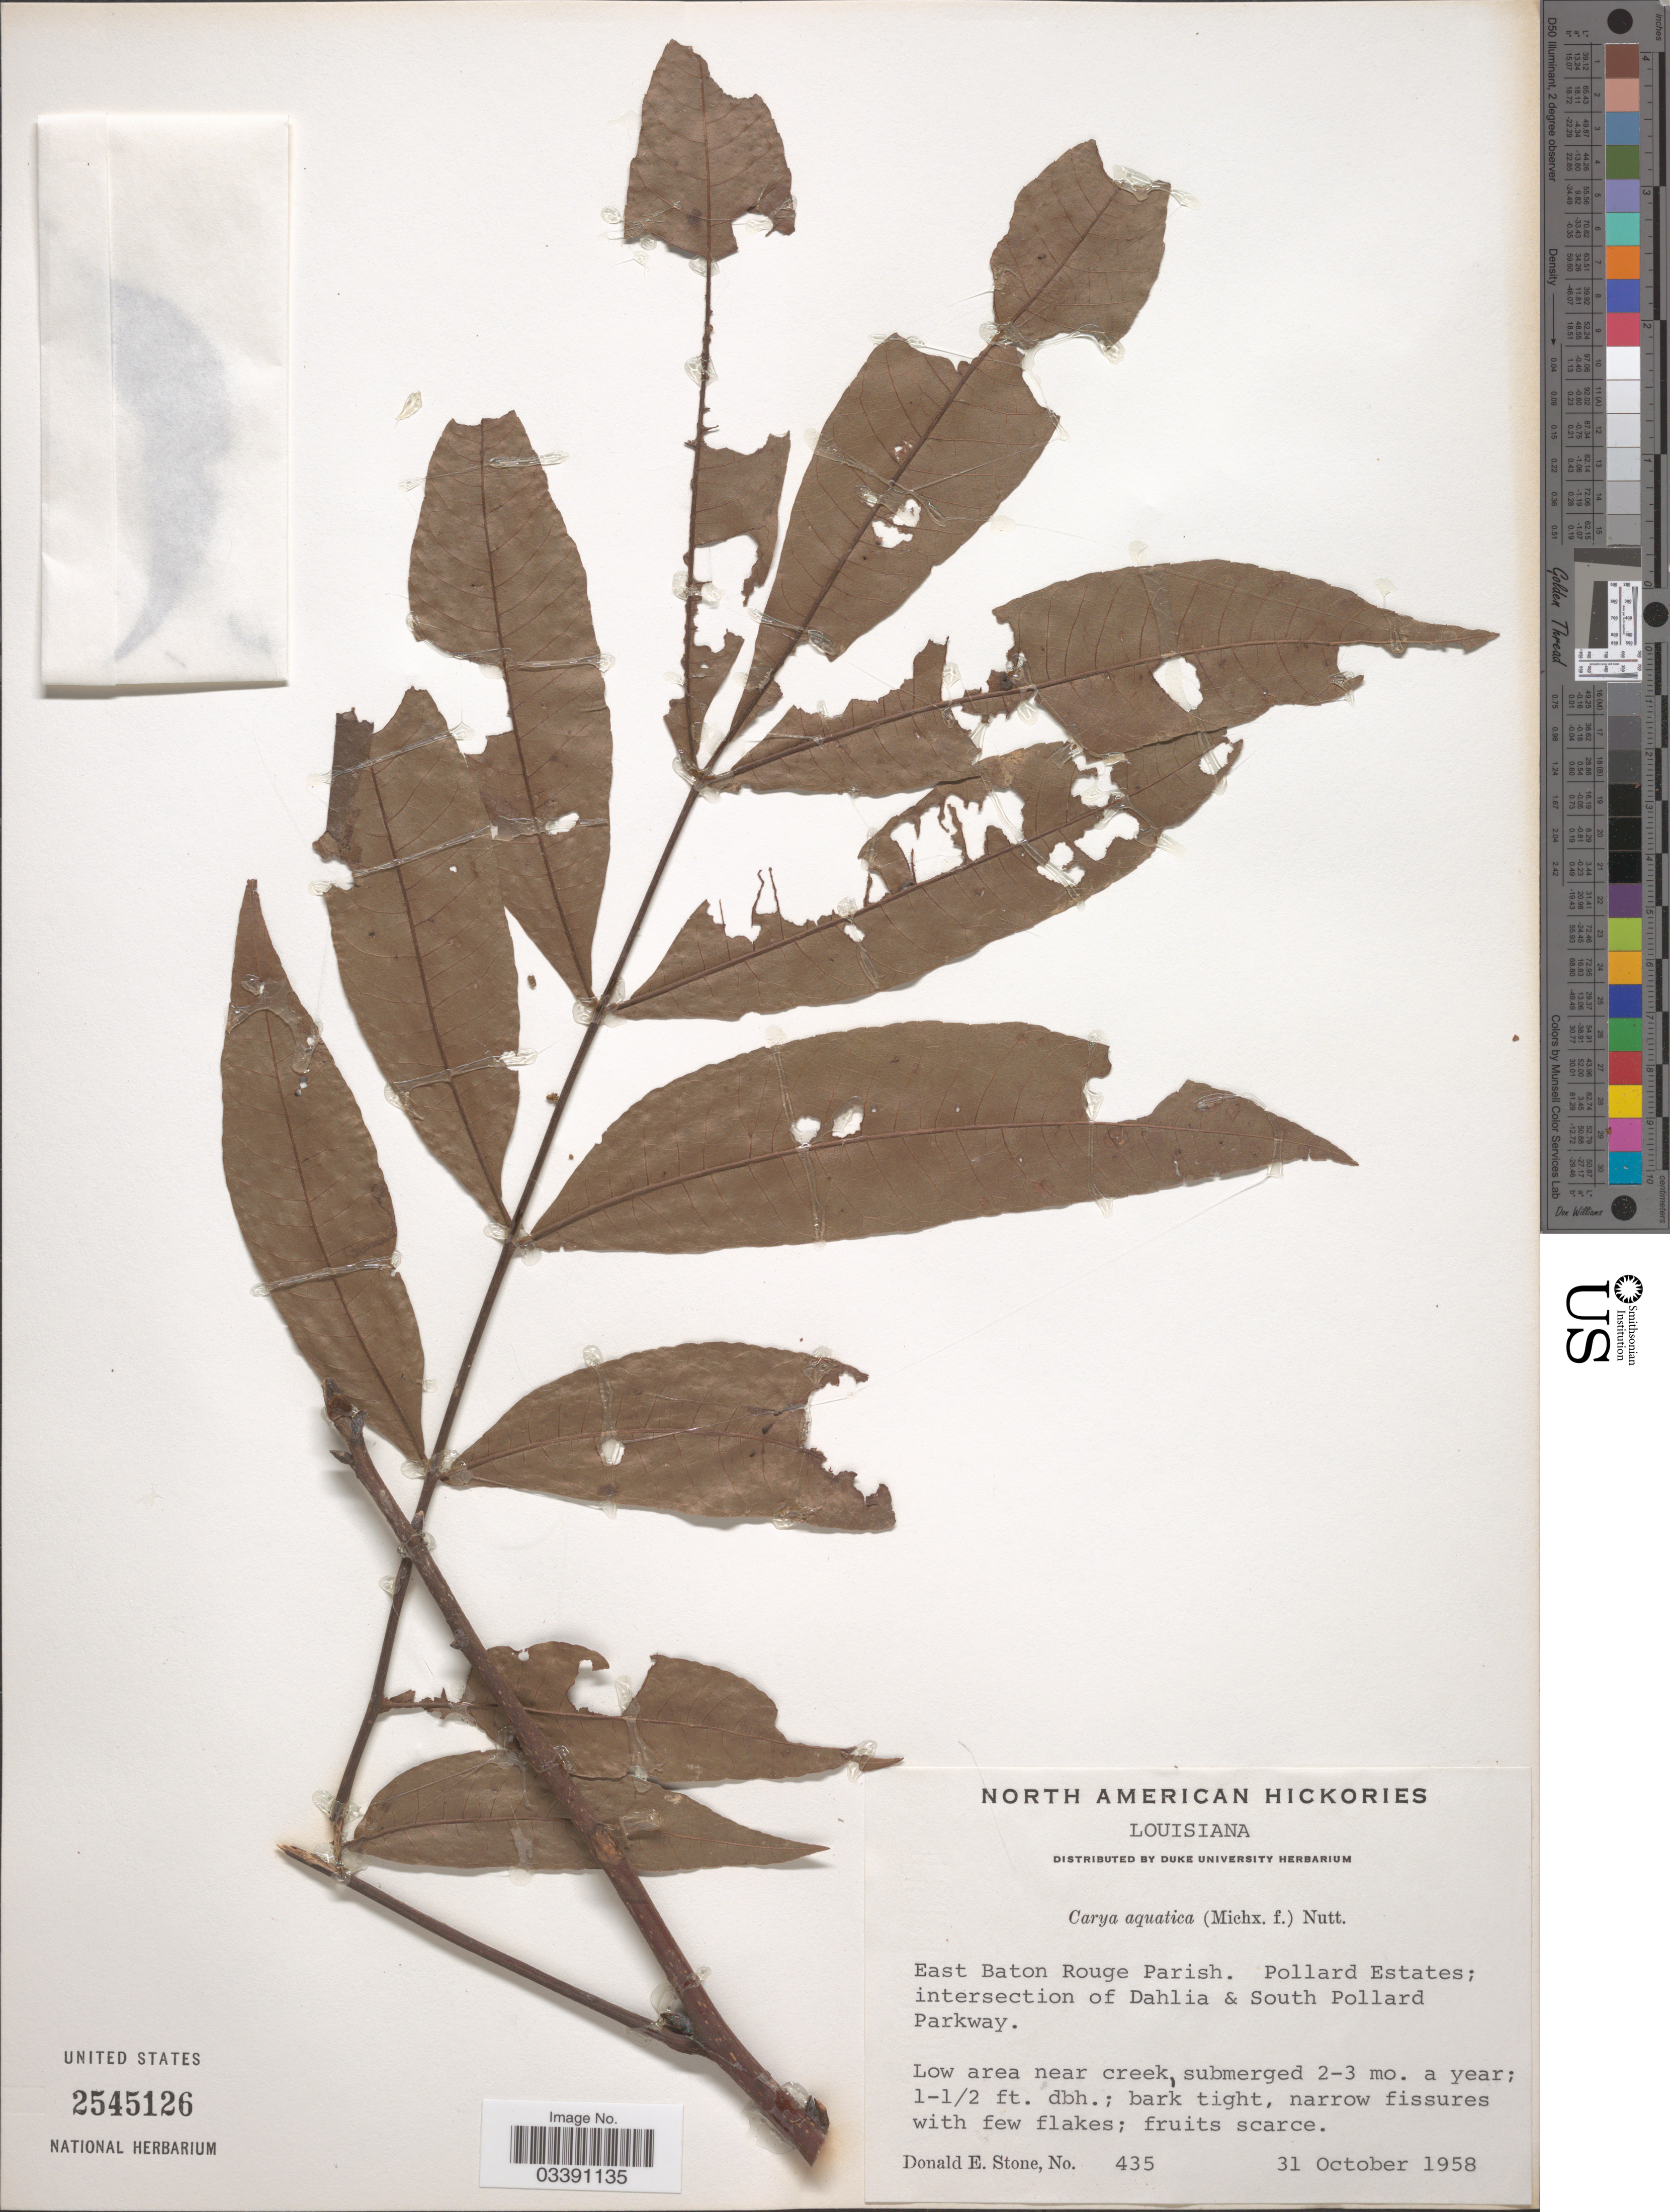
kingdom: Plantae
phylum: Tracheophyta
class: Magnoliopsida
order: Fagales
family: Juglandaceae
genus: Carya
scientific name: Carya aquatica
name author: (F. Michx.) Nutt.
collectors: D. Stone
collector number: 435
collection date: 1959-10-31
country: United States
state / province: Louisiana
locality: East Baton Rouge Parish. Pollard Estates; intersection of Dahlia & South Pollard Parkway.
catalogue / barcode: US 2545126